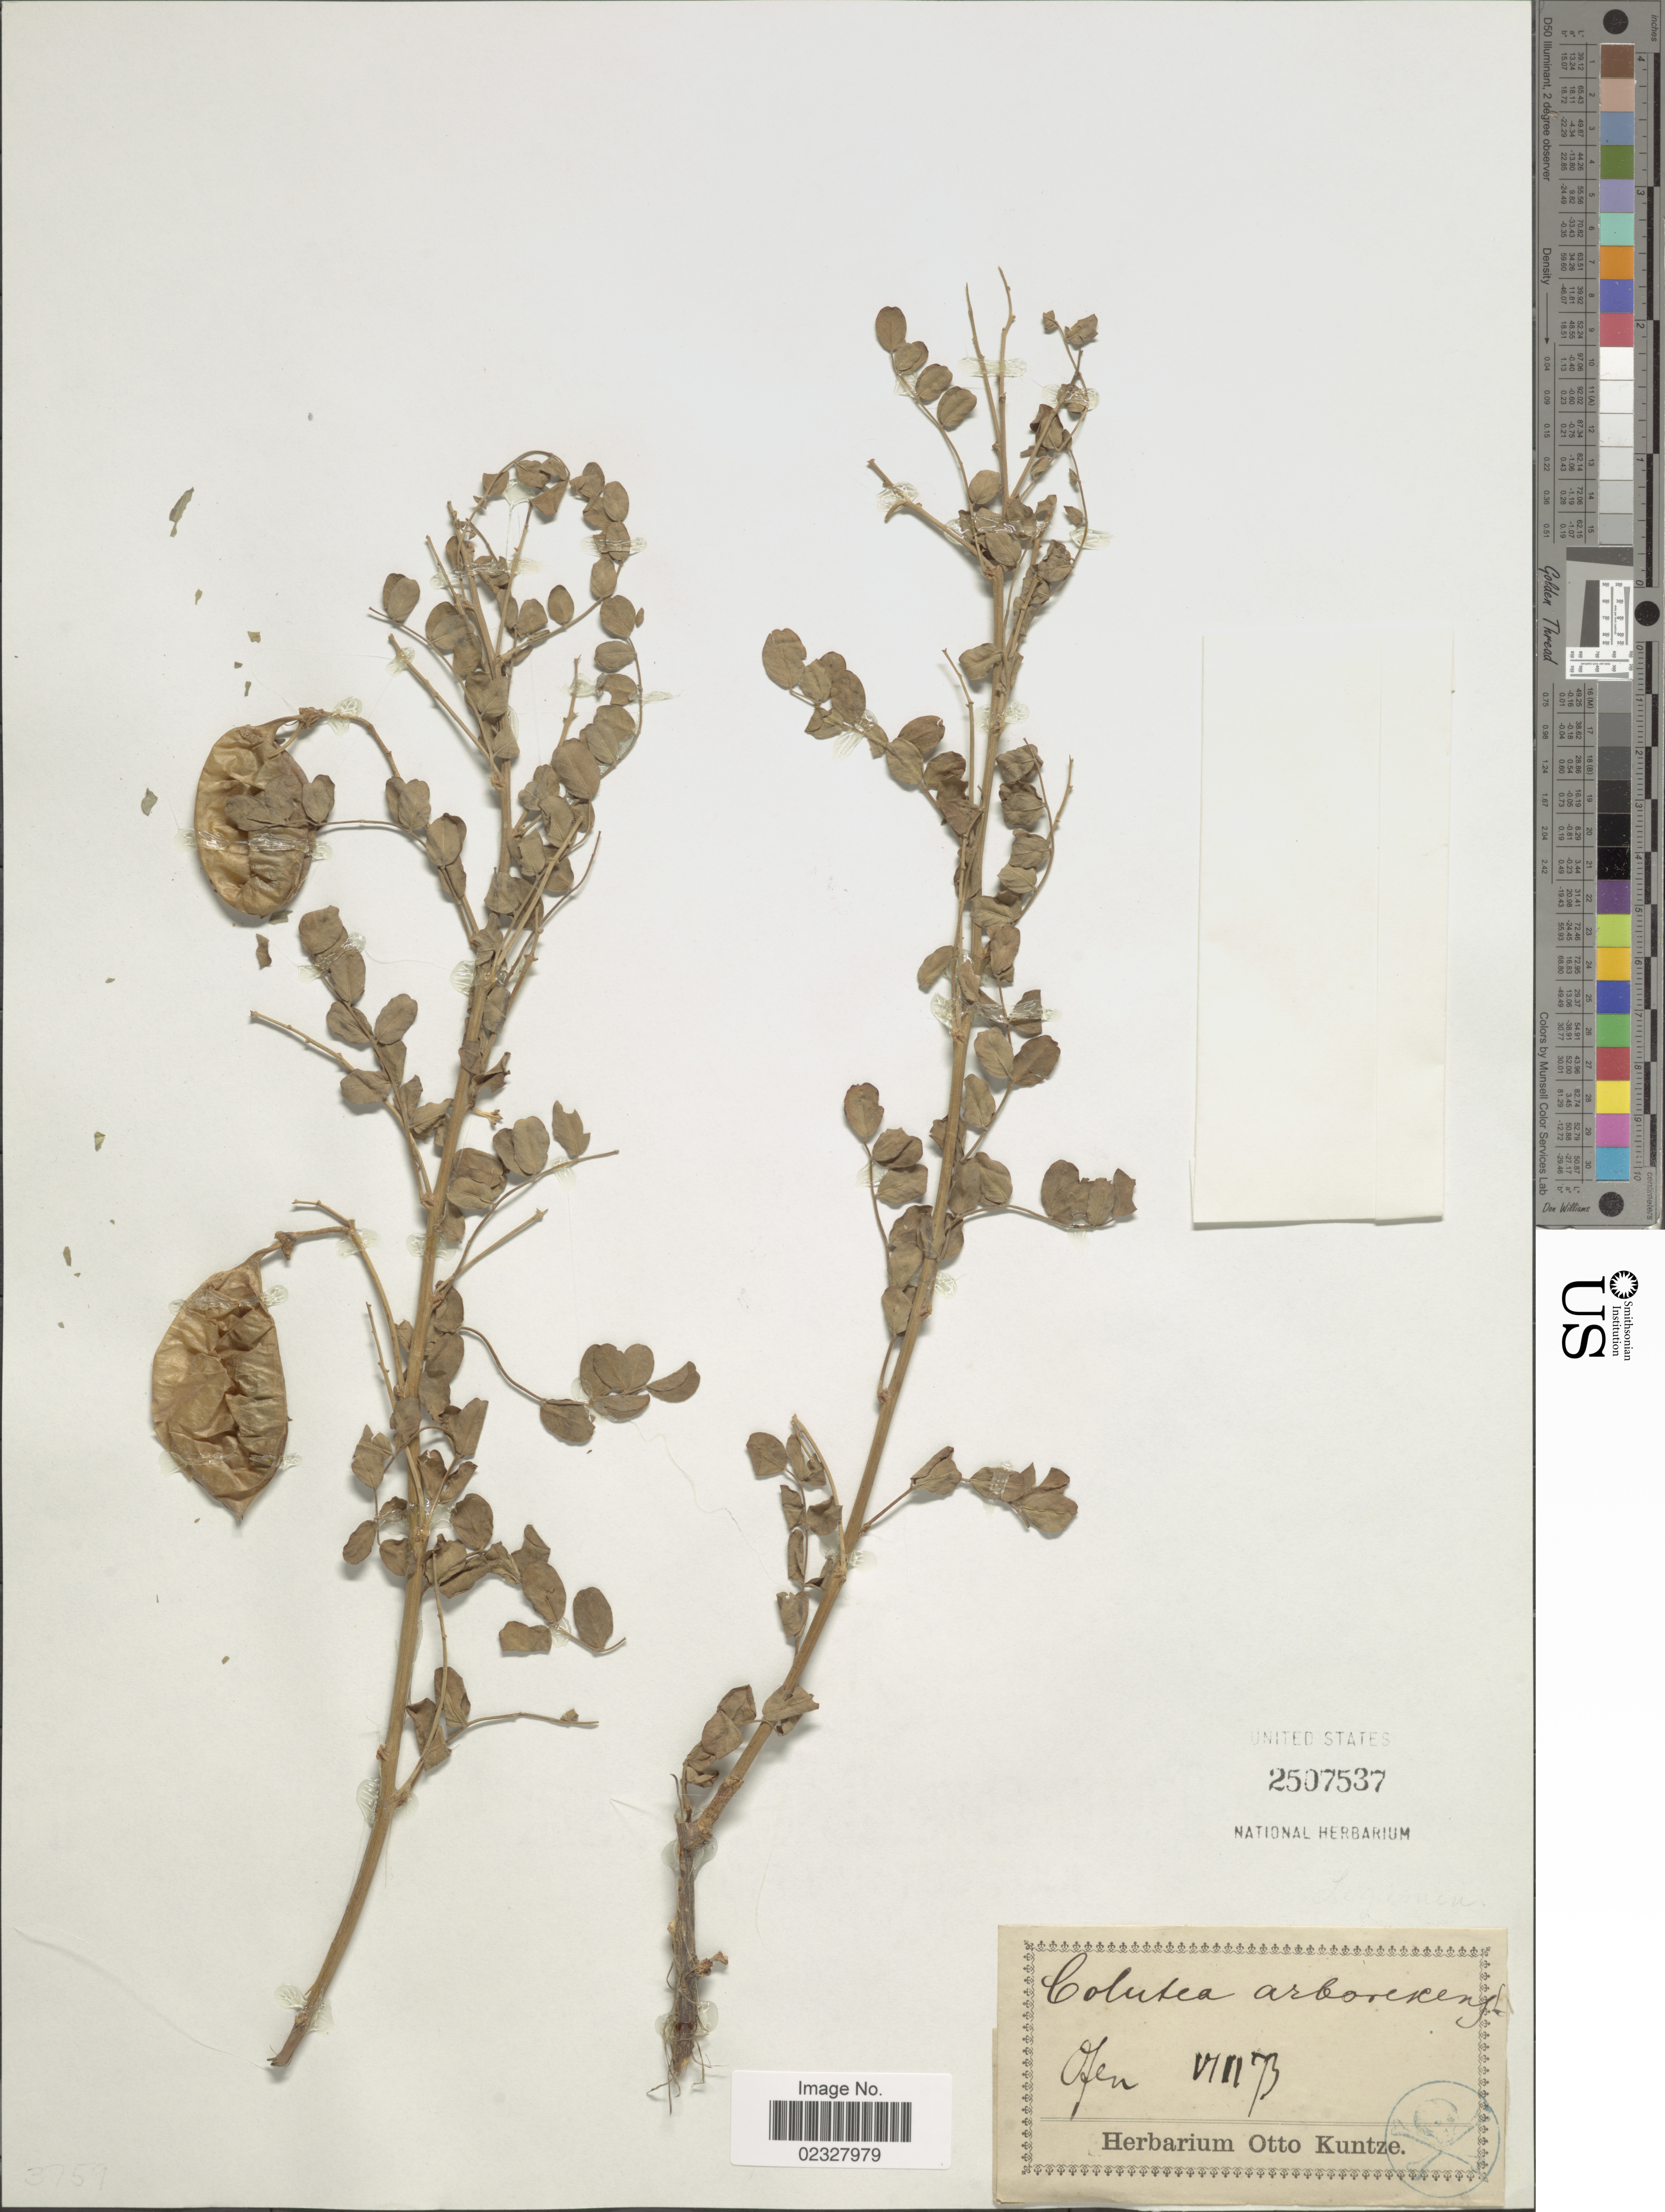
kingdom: Plantae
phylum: Tracheophyta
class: Magnoliopsida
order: Fabales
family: Fabaceae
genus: Colutea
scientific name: Colutea arborescens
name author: L.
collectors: ex Herb. O. Kuntze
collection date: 1873-08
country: Hungary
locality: Ofen [Hungary?]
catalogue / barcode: US 2507537